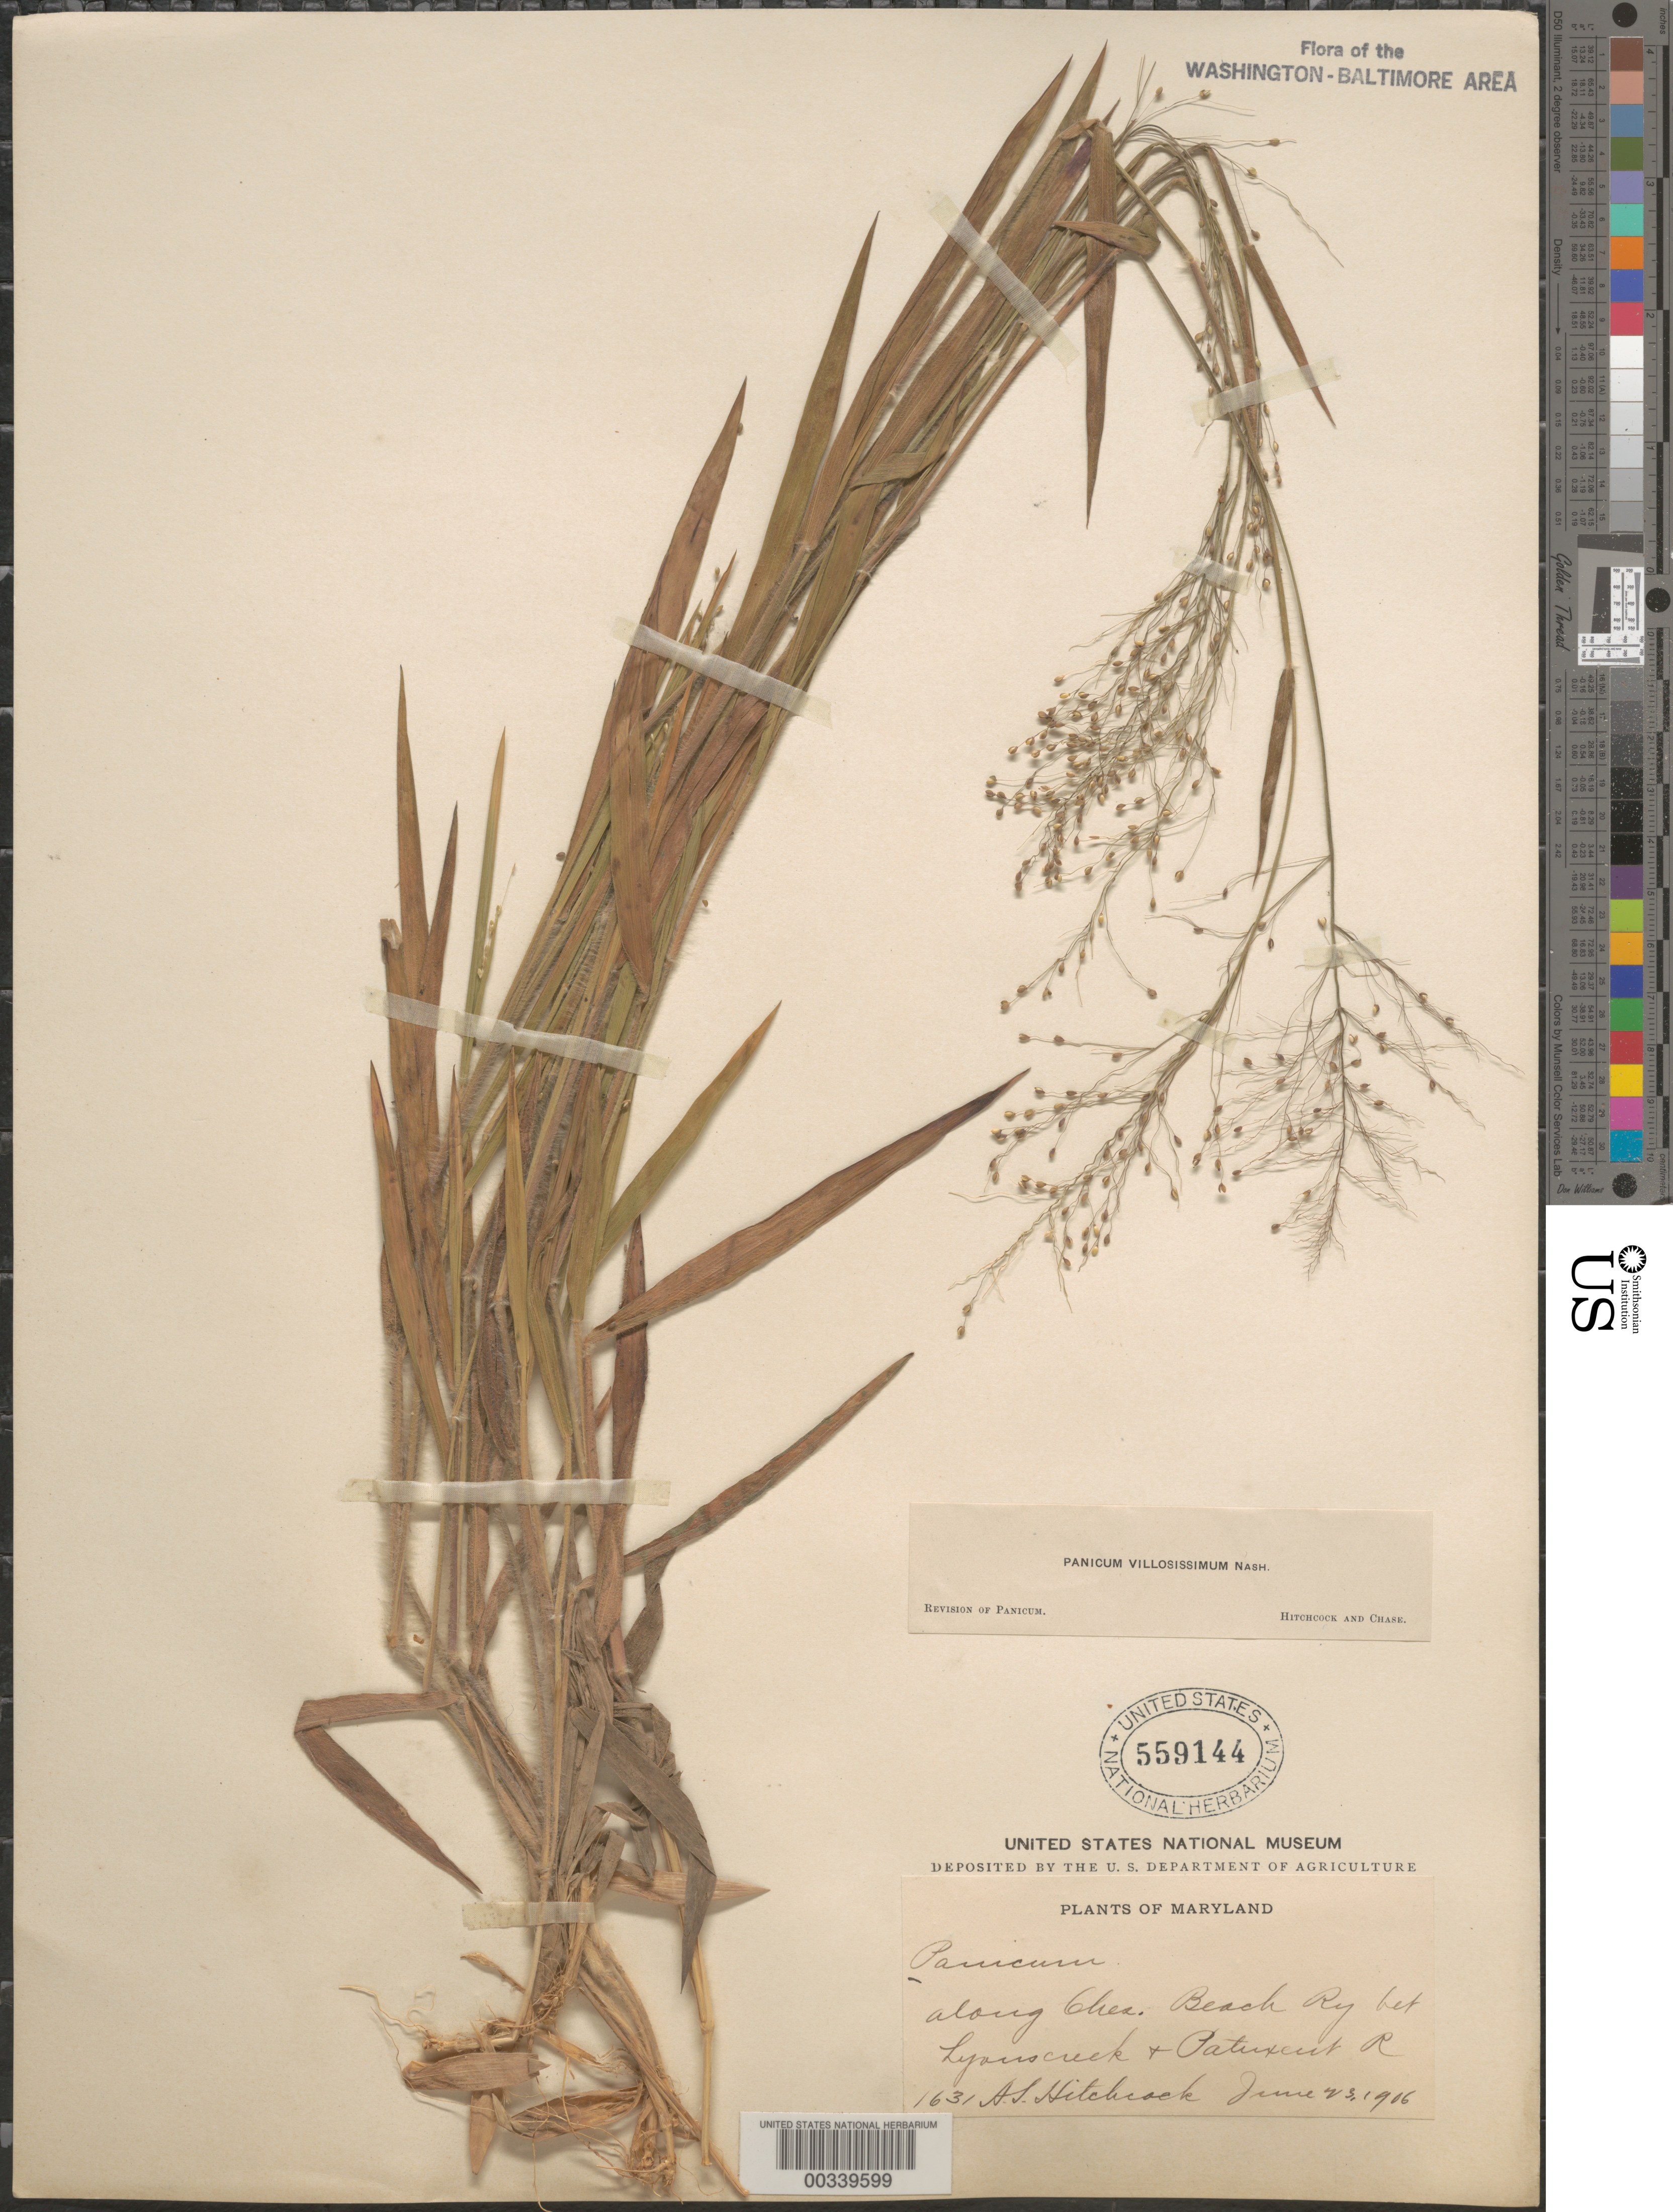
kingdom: Plantae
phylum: Tracheophyta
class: Liliopsida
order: Poales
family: Poaceae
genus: Dichanthelium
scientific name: Dichanthelium ovale subsp. villosissimum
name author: (Nash) Freckmann & Lelong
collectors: A. S. Hitchcock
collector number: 1631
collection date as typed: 23 Jun 1906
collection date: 1906-06-23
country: United States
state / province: Maryland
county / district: Calvert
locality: Chesapeake Beach Railway, Lyons Creek, and Patuxent River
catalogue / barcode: US 559144